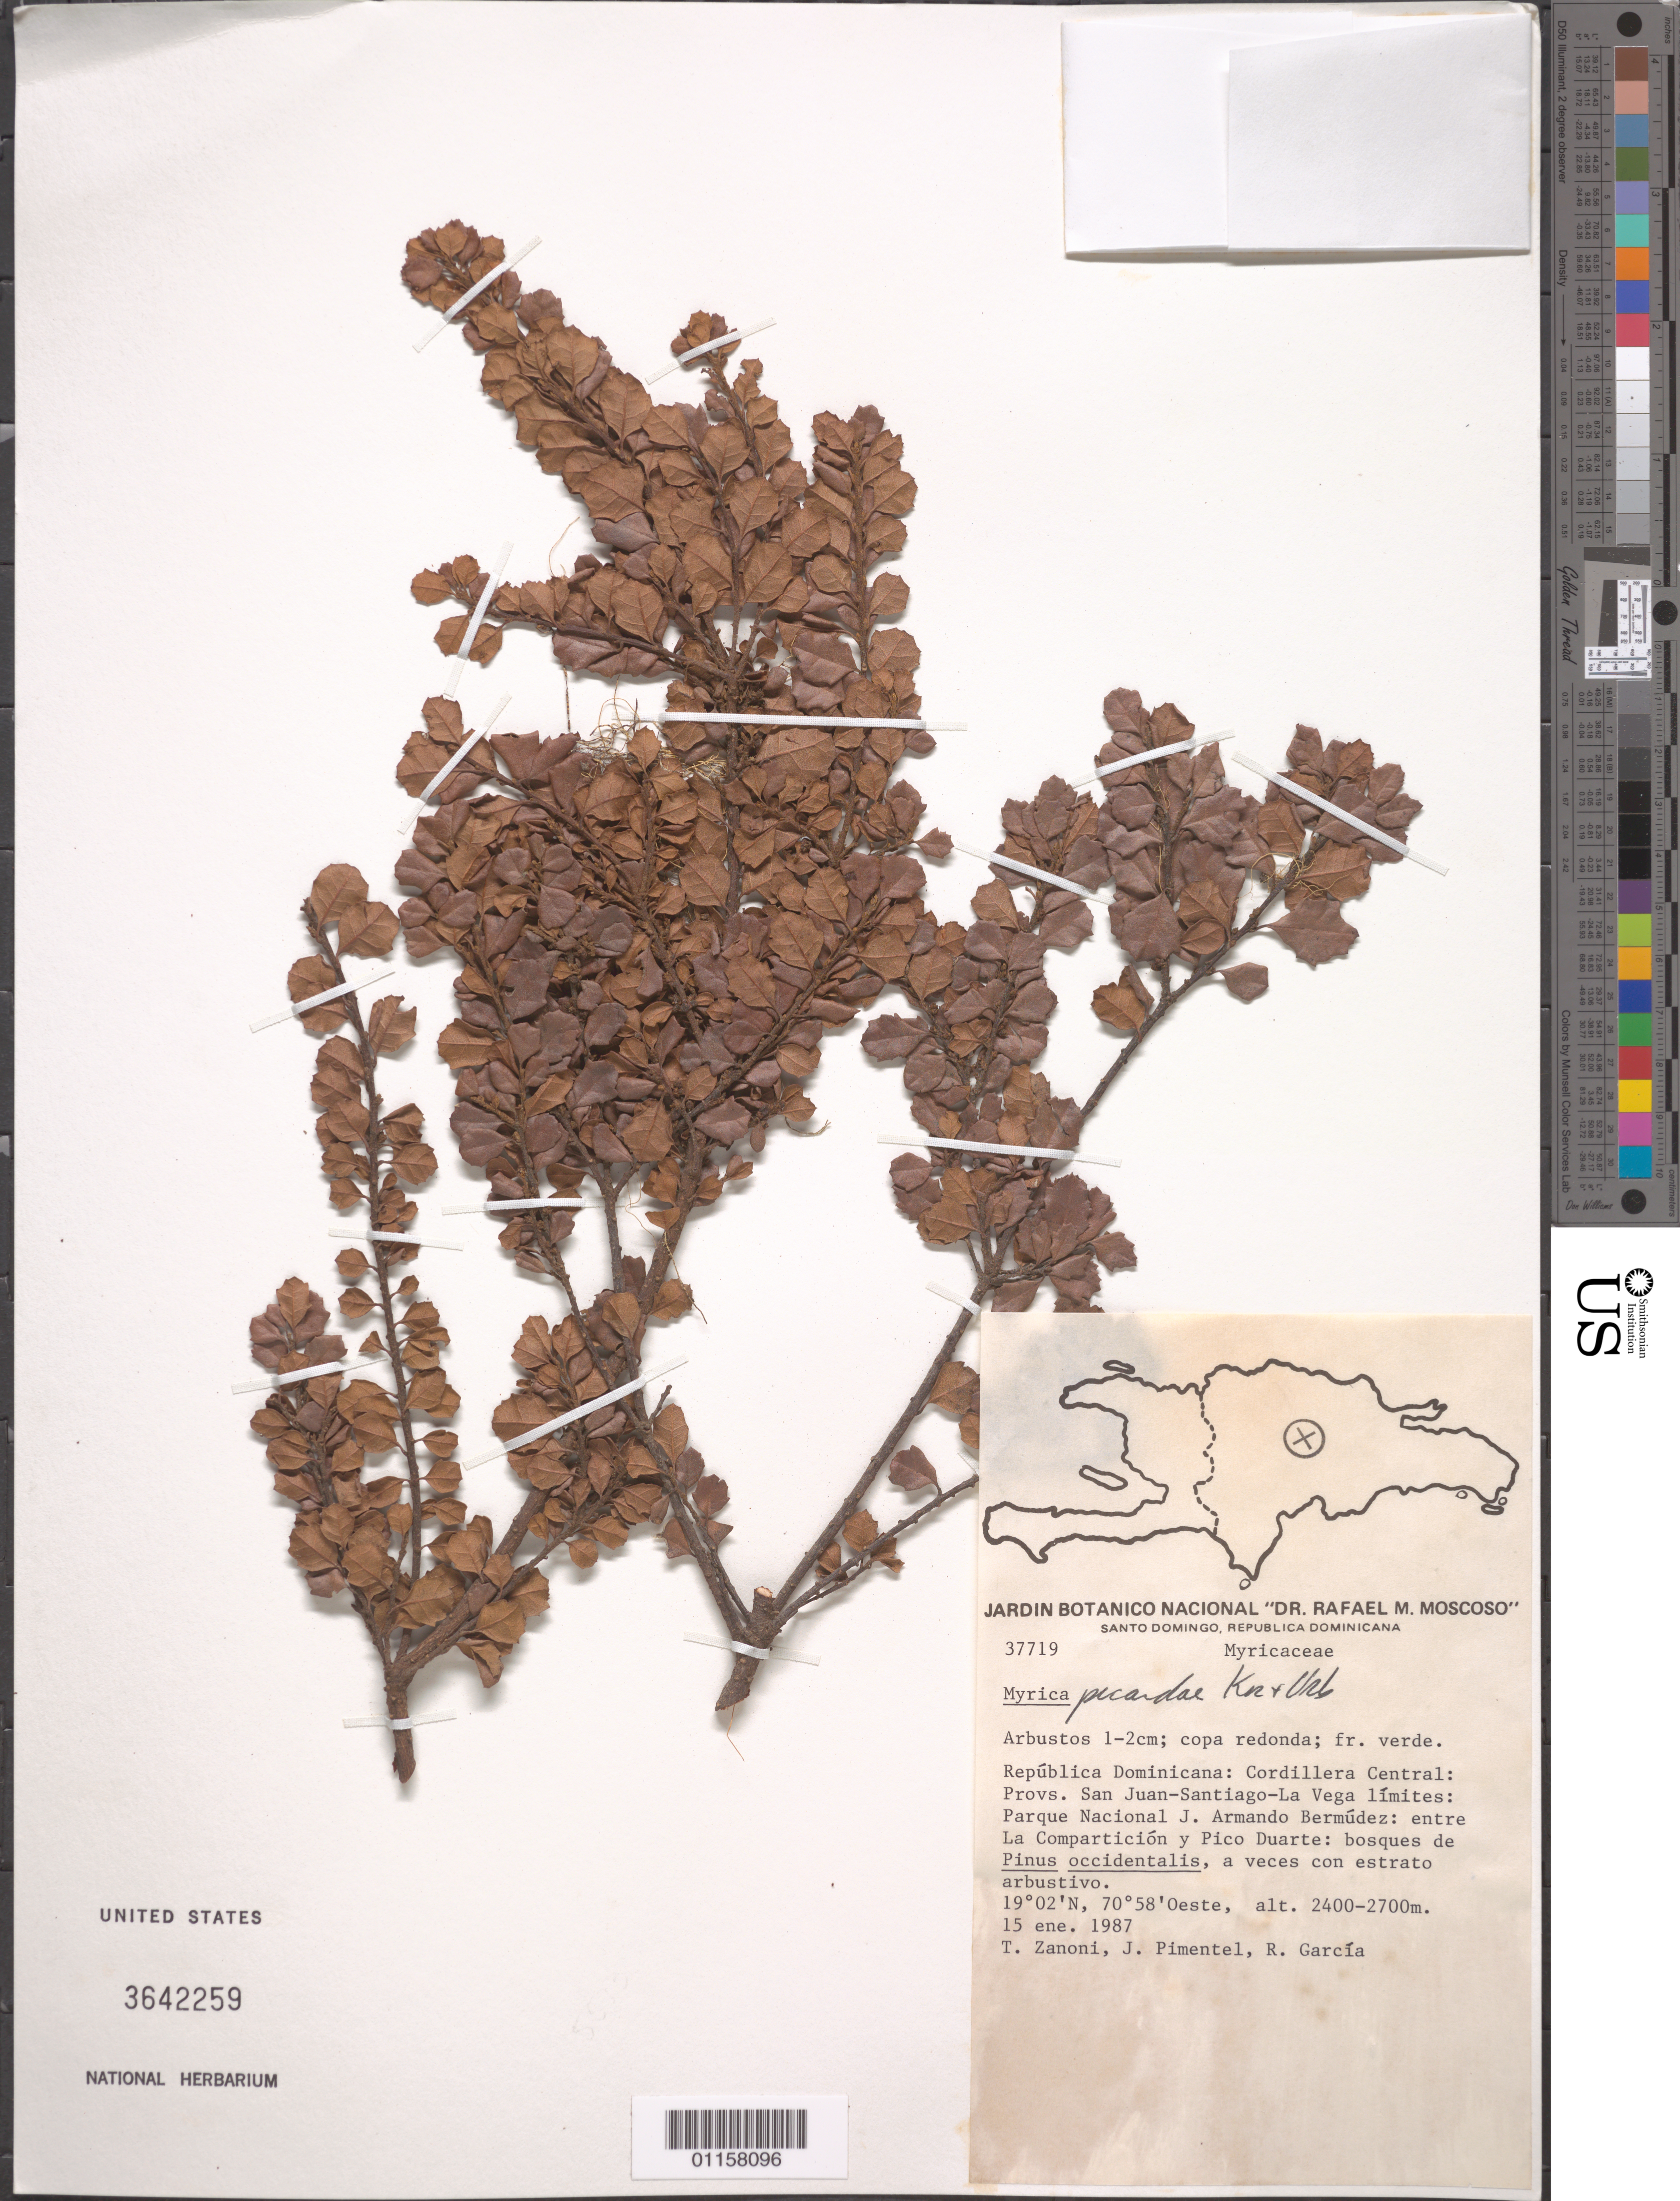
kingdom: Plantae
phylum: Tracheophyta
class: Magnoliopsida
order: Fagales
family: Myricaceae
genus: Morella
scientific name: Morella picardae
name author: (Krug & Urb.) Wilbur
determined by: Strong, Mark T., (BOT), Smithsonian Institution - National Museum of Natural History (UNITED STATES)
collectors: T. A. Zanoni, J. Pimentel & R. García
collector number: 37719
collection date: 1987-01-15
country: Dominican Republic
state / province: San Juan / Santiago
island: Hispaniola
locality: Cordillera Central: Provs. San Juan-Santiago límites; Parque Nacional J. Armando Bermúdez; en la cima del Pico Duarte.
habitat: Bosques de Pinus occidentalis, a veces con estrato arbustivo.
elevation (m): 2400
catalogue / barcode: US 3642259